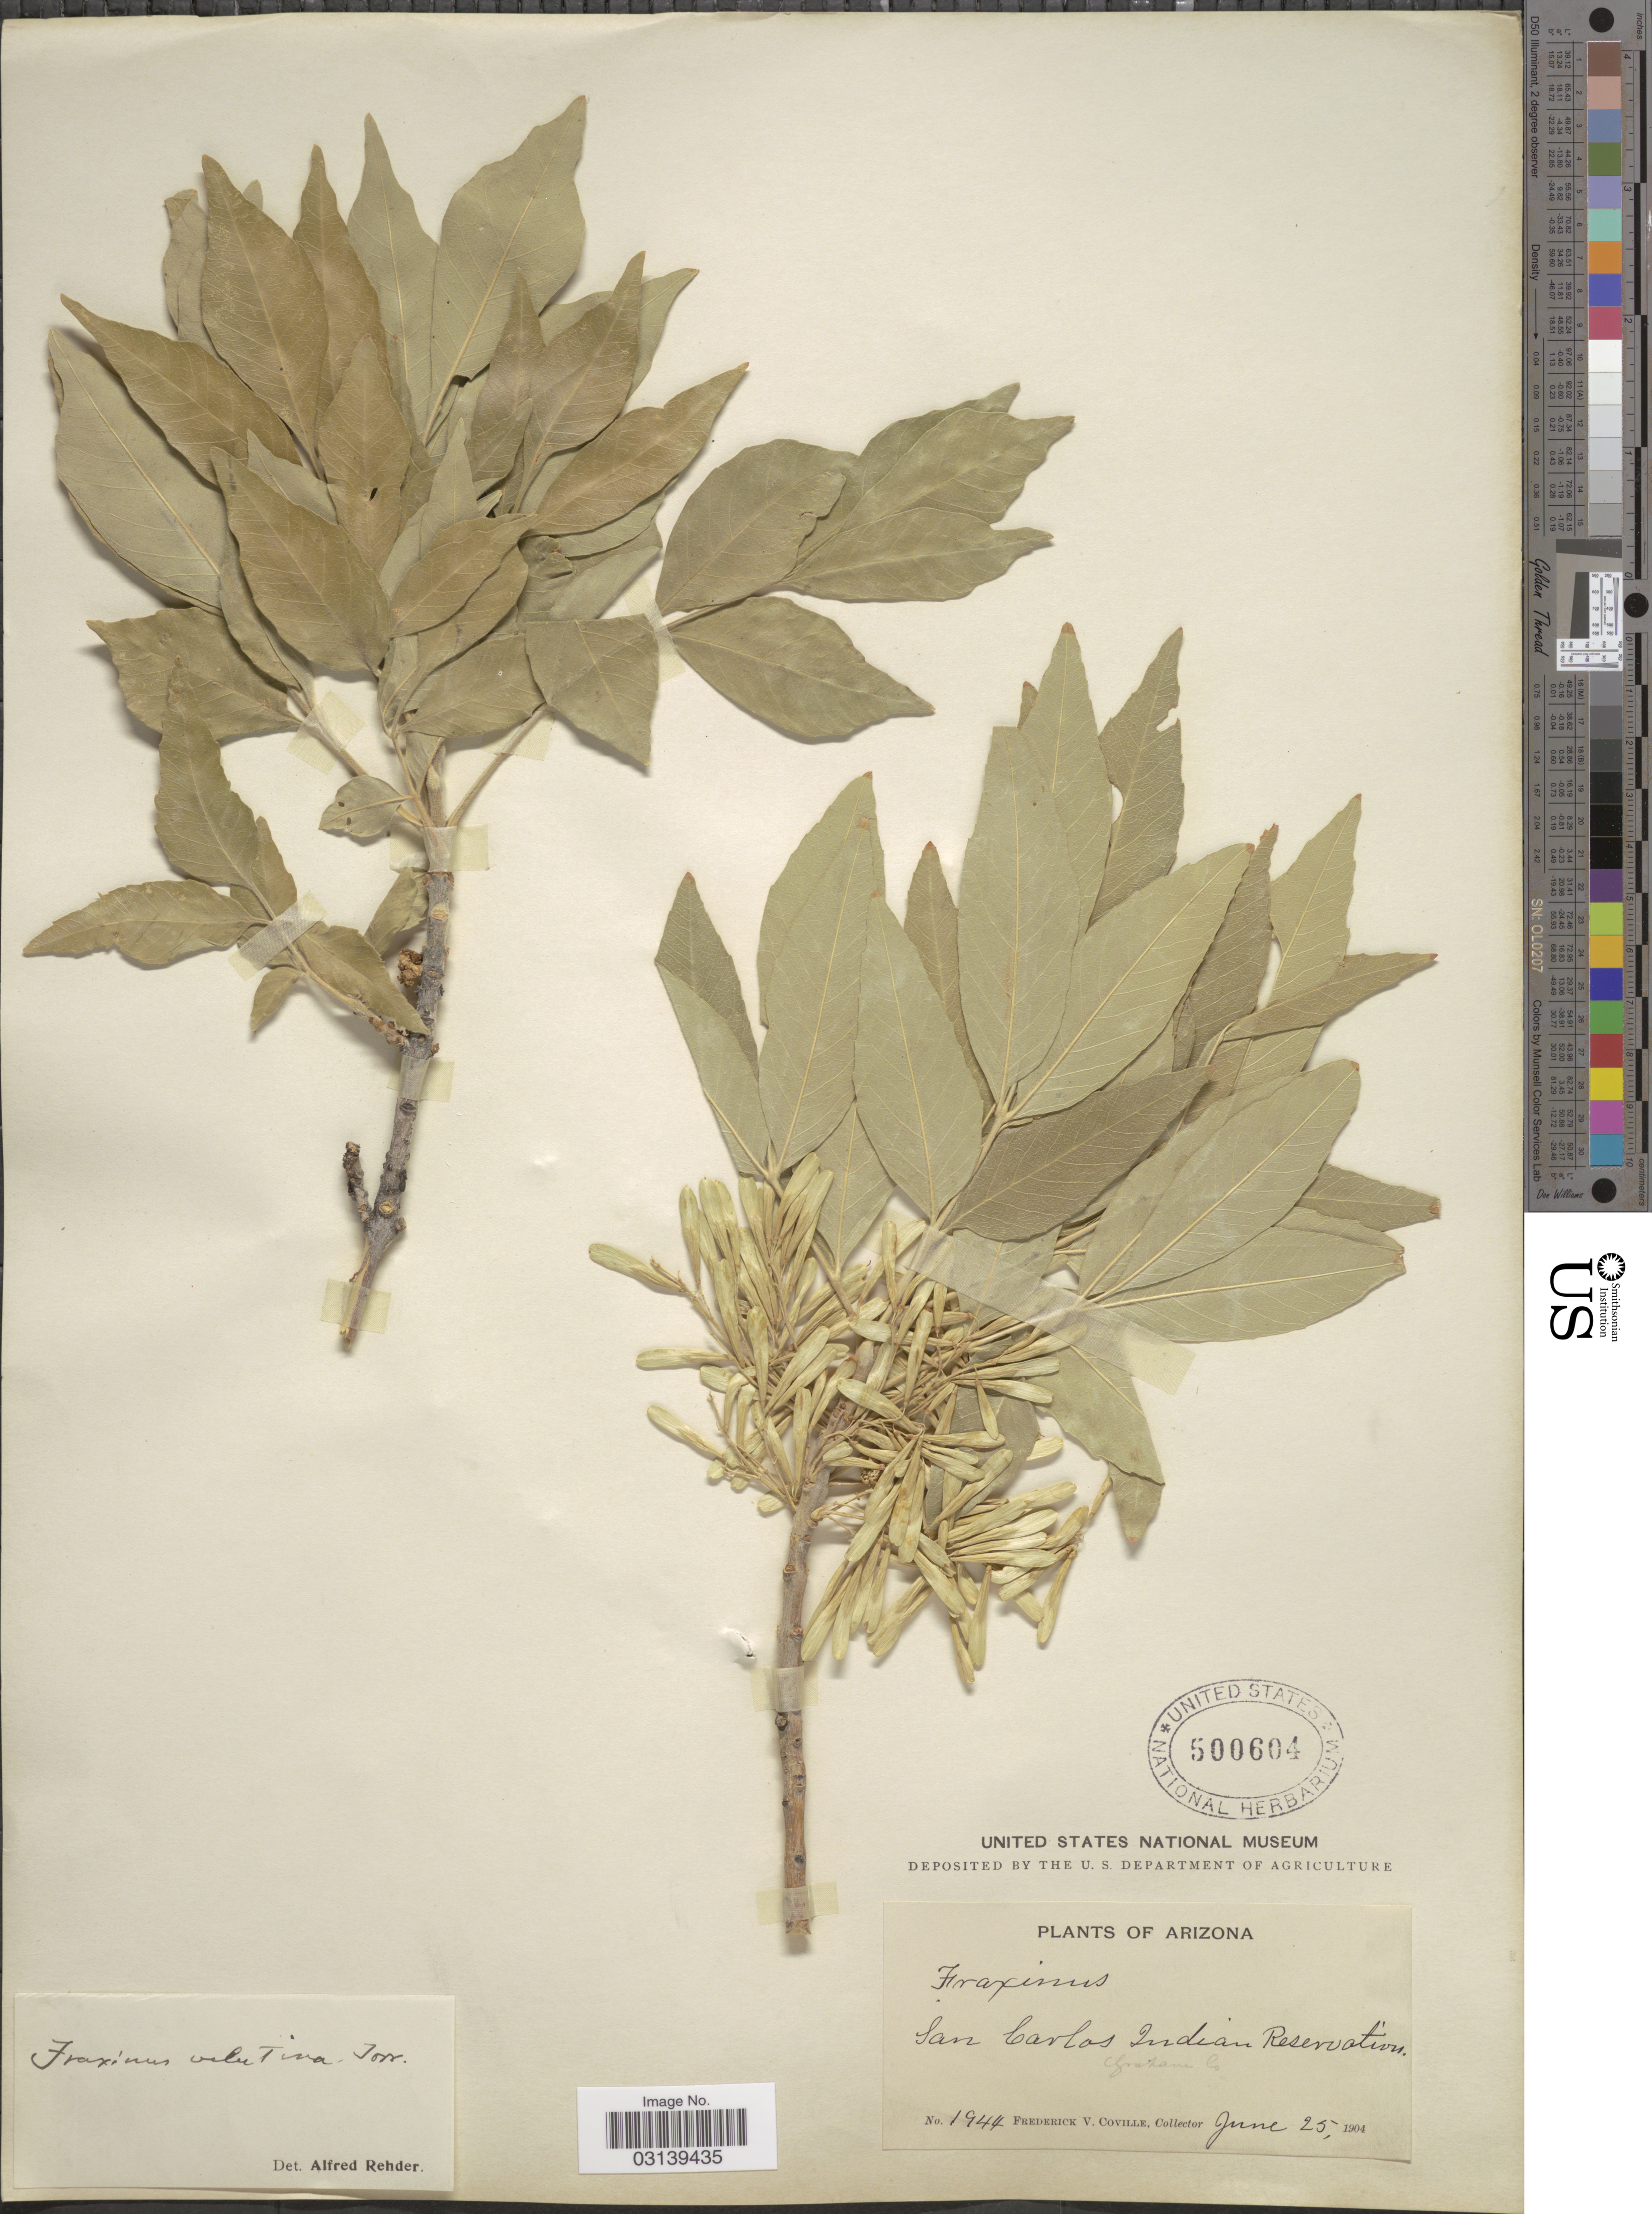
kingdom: Plantae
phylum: Tracheophyta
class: Magnoliopsida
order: Lamiales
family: Oleaceae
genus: Fraxinus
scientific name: Fraxinus velutina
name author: Torr.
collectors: F. V. Coville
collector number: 1944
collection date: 1904-06-25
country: United States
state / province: Arizona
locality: San Carlos Indian Reservation. Graham Co.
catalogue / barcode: US 500604